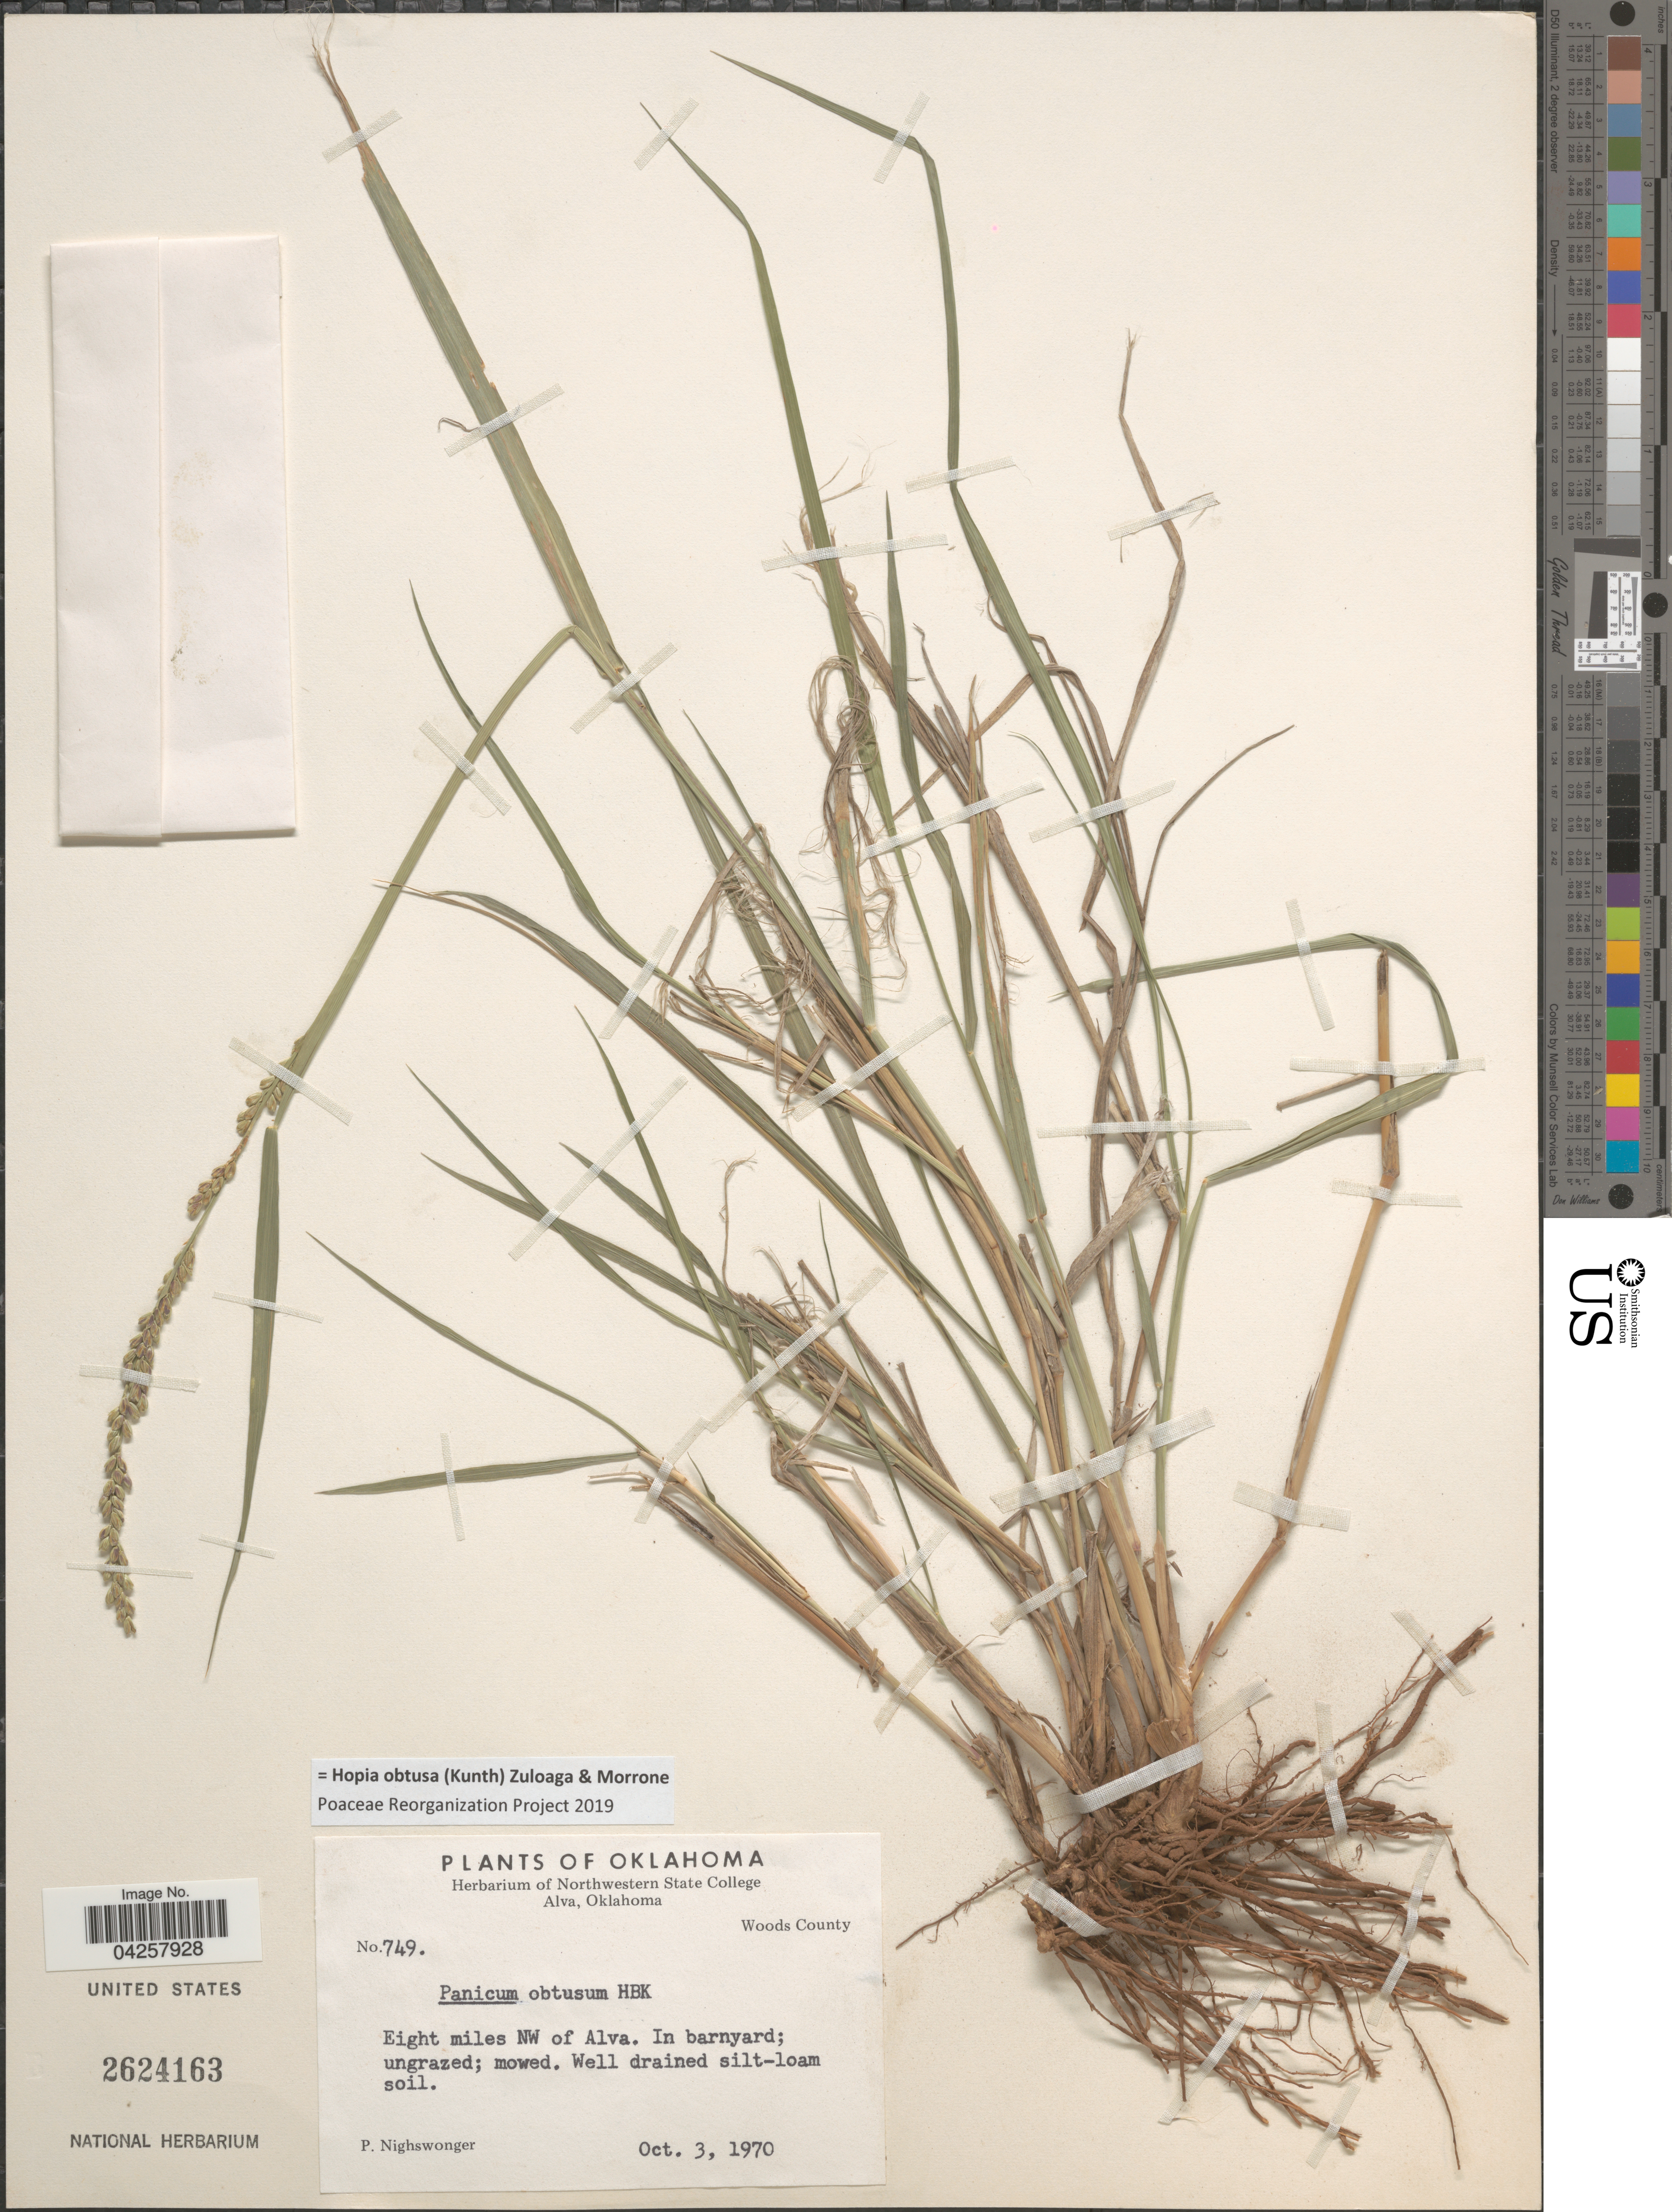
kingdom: Plantae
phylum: Tracheophyta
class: Liliopsida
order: Poales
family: Poaceae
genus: Hopia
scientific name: Hopia obtusa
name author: (Kunth) Zuloaga & Morrone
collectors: P. Nighswonger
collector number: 749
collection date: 1970-10-03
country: United States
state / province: Oklahoma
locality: Woods County. Eight miles NW of Alva. In barnyard.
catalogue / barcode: US 2624163